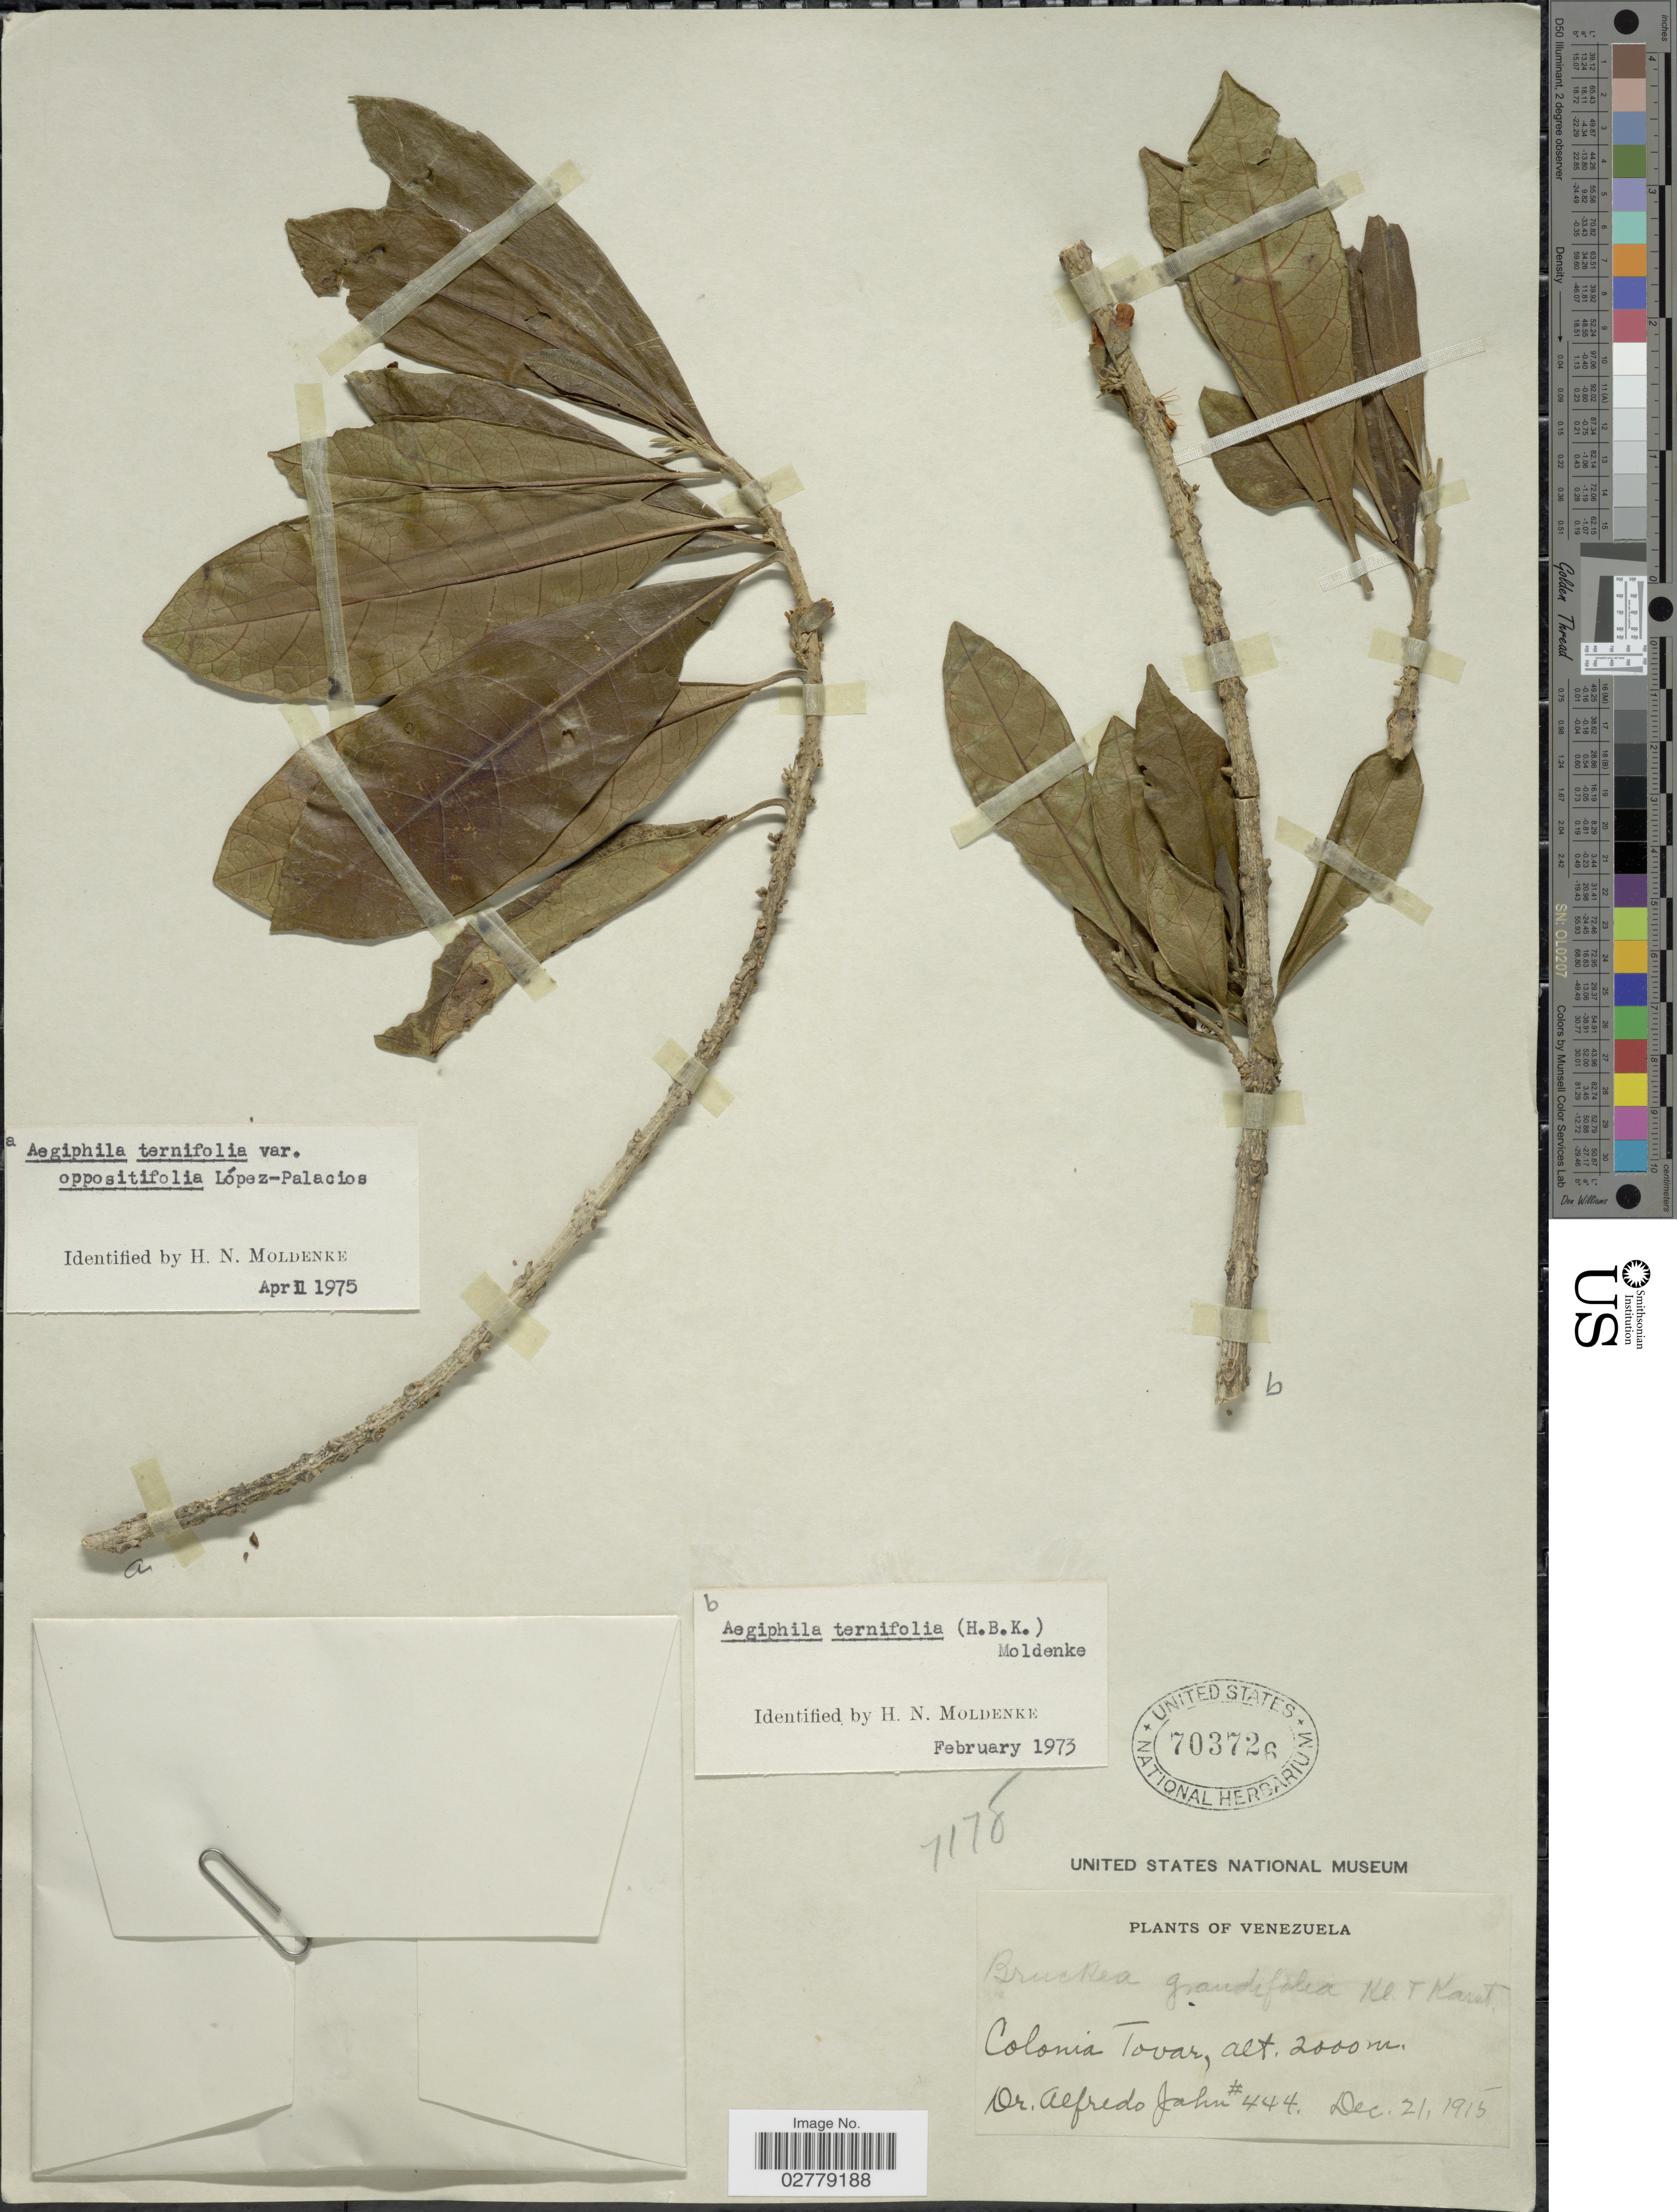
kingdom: Plantae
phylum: Tracheophyta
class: Magnoliopsida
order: Lamiales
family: Lamiaceae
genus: Aegiphila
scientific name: Aegiphila ternifolia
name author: (Kunth) Moldenke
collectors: A. Jahn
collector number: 444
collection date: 1915-12-21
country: Venezuela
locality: Colonia Tovar.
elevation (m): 2000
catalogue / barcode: US 703726